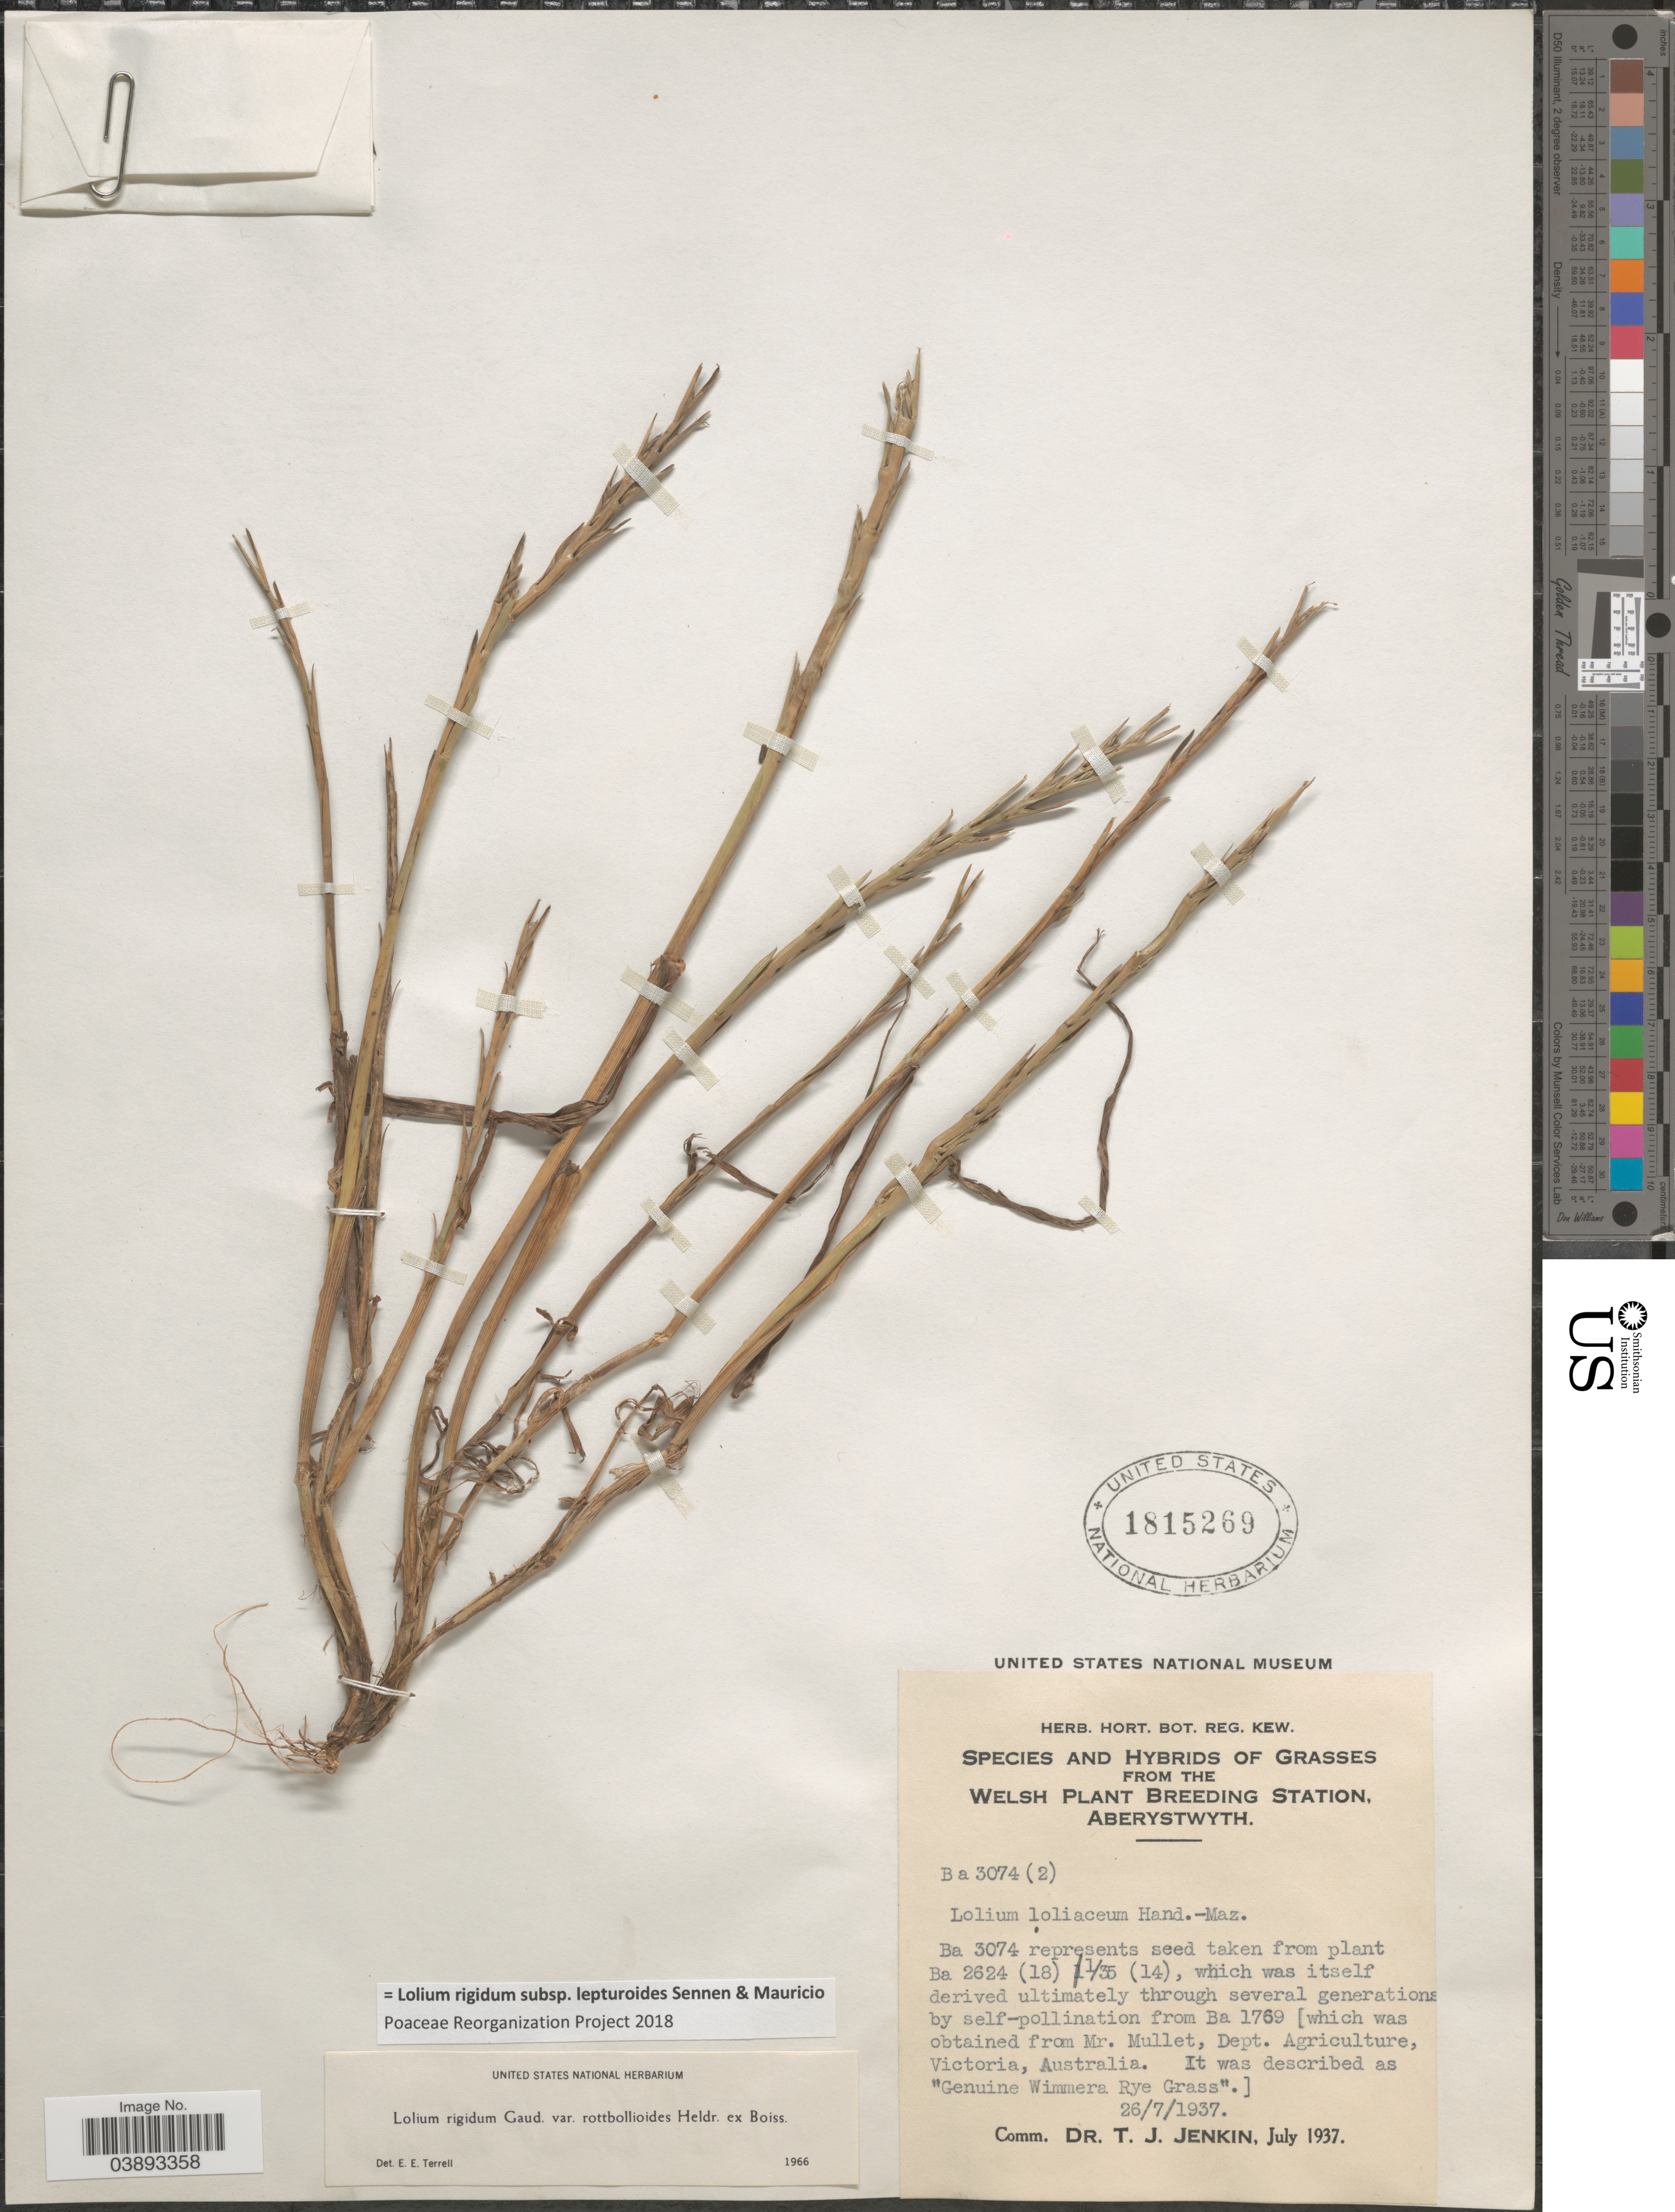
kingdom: Plantae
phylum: Tracheophyta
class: Liliopsida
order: Poales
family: Poaceae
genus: Lolium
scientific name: Lolium rigidum subsp. lepturoides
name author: Sennen & Mauricio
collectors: Ex herb. Hort. Bot. Reg. Kew.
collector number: B a 3074 (2)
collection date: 1937-07-26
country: United Kingdom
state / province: Wales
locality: Welsh Plant Breeding Station, Aberystwyth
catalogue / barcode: US 1815269